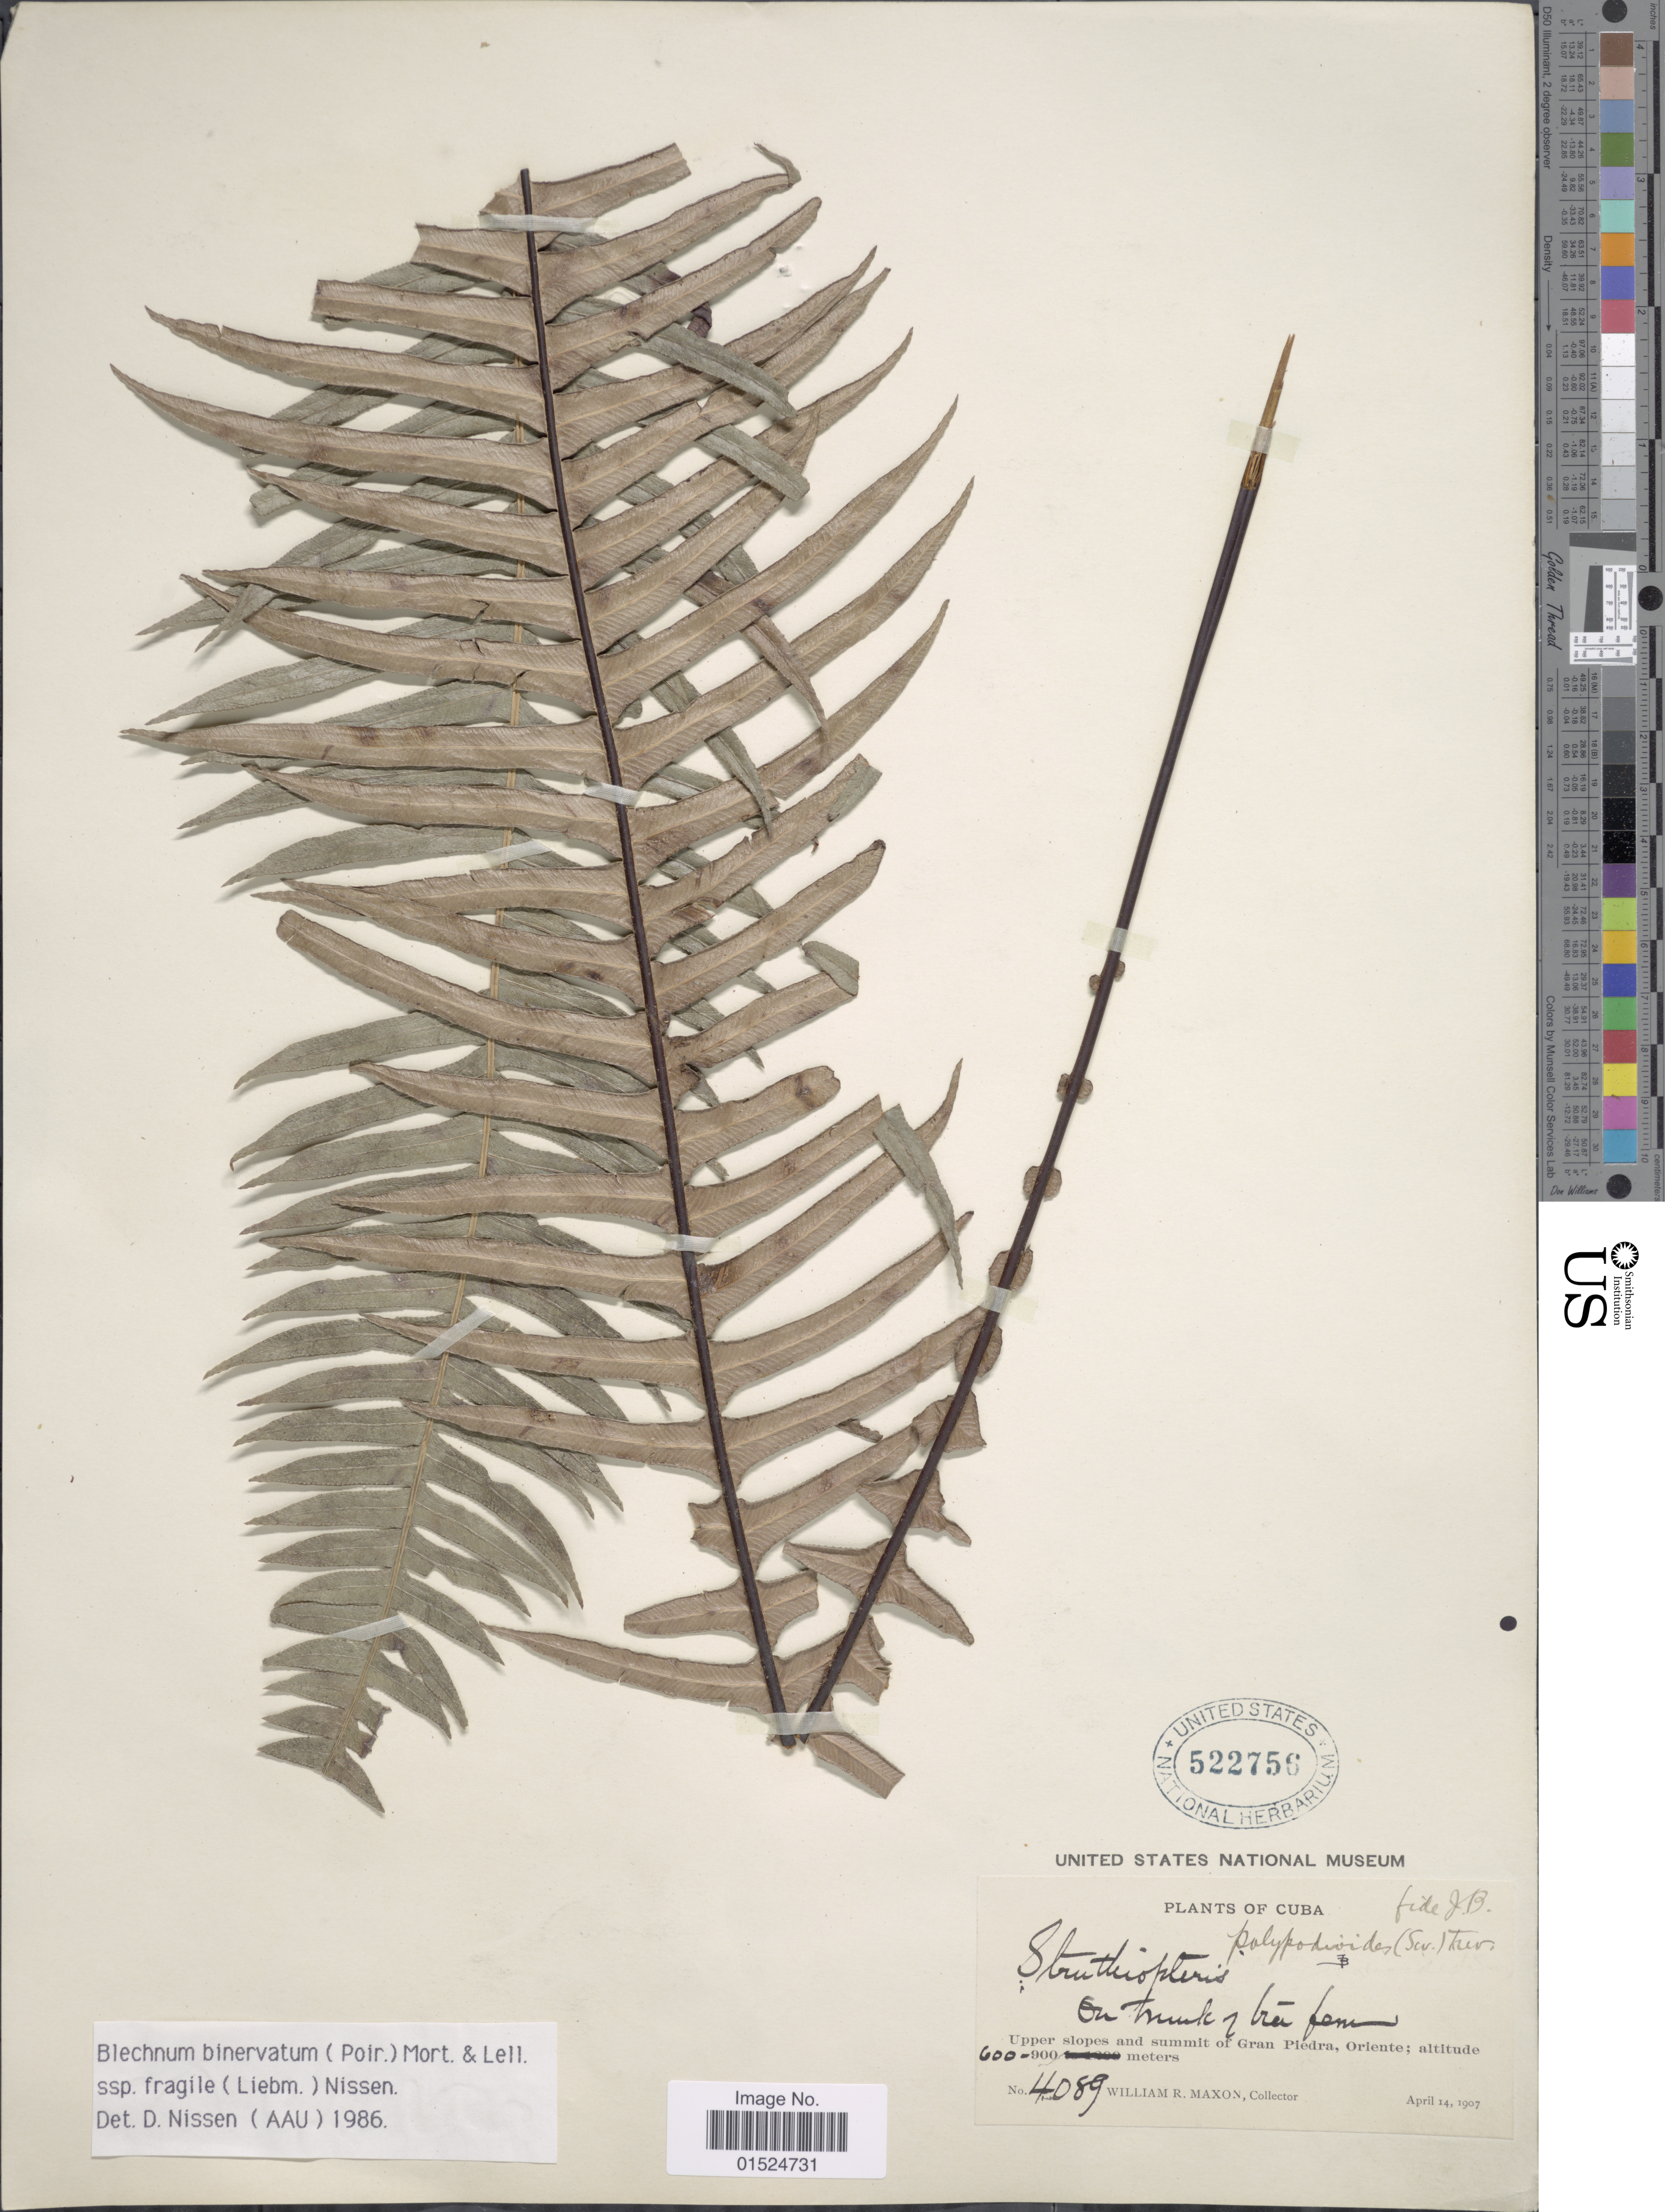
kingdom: Plantae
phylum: Tracheophyta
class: Polypodiopsida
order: Polypodiales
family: Blechnaceae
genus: Blechnum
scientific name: Blechnum fragile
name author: (Liebm.) C.V. Morton & Lellinger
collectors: W. R. Maxon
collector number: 4089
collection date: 1907-04-14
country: Cuba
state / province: Oriente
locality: Upper slopes and summit of Gran Piedra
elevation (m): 600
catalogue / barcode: US 522756